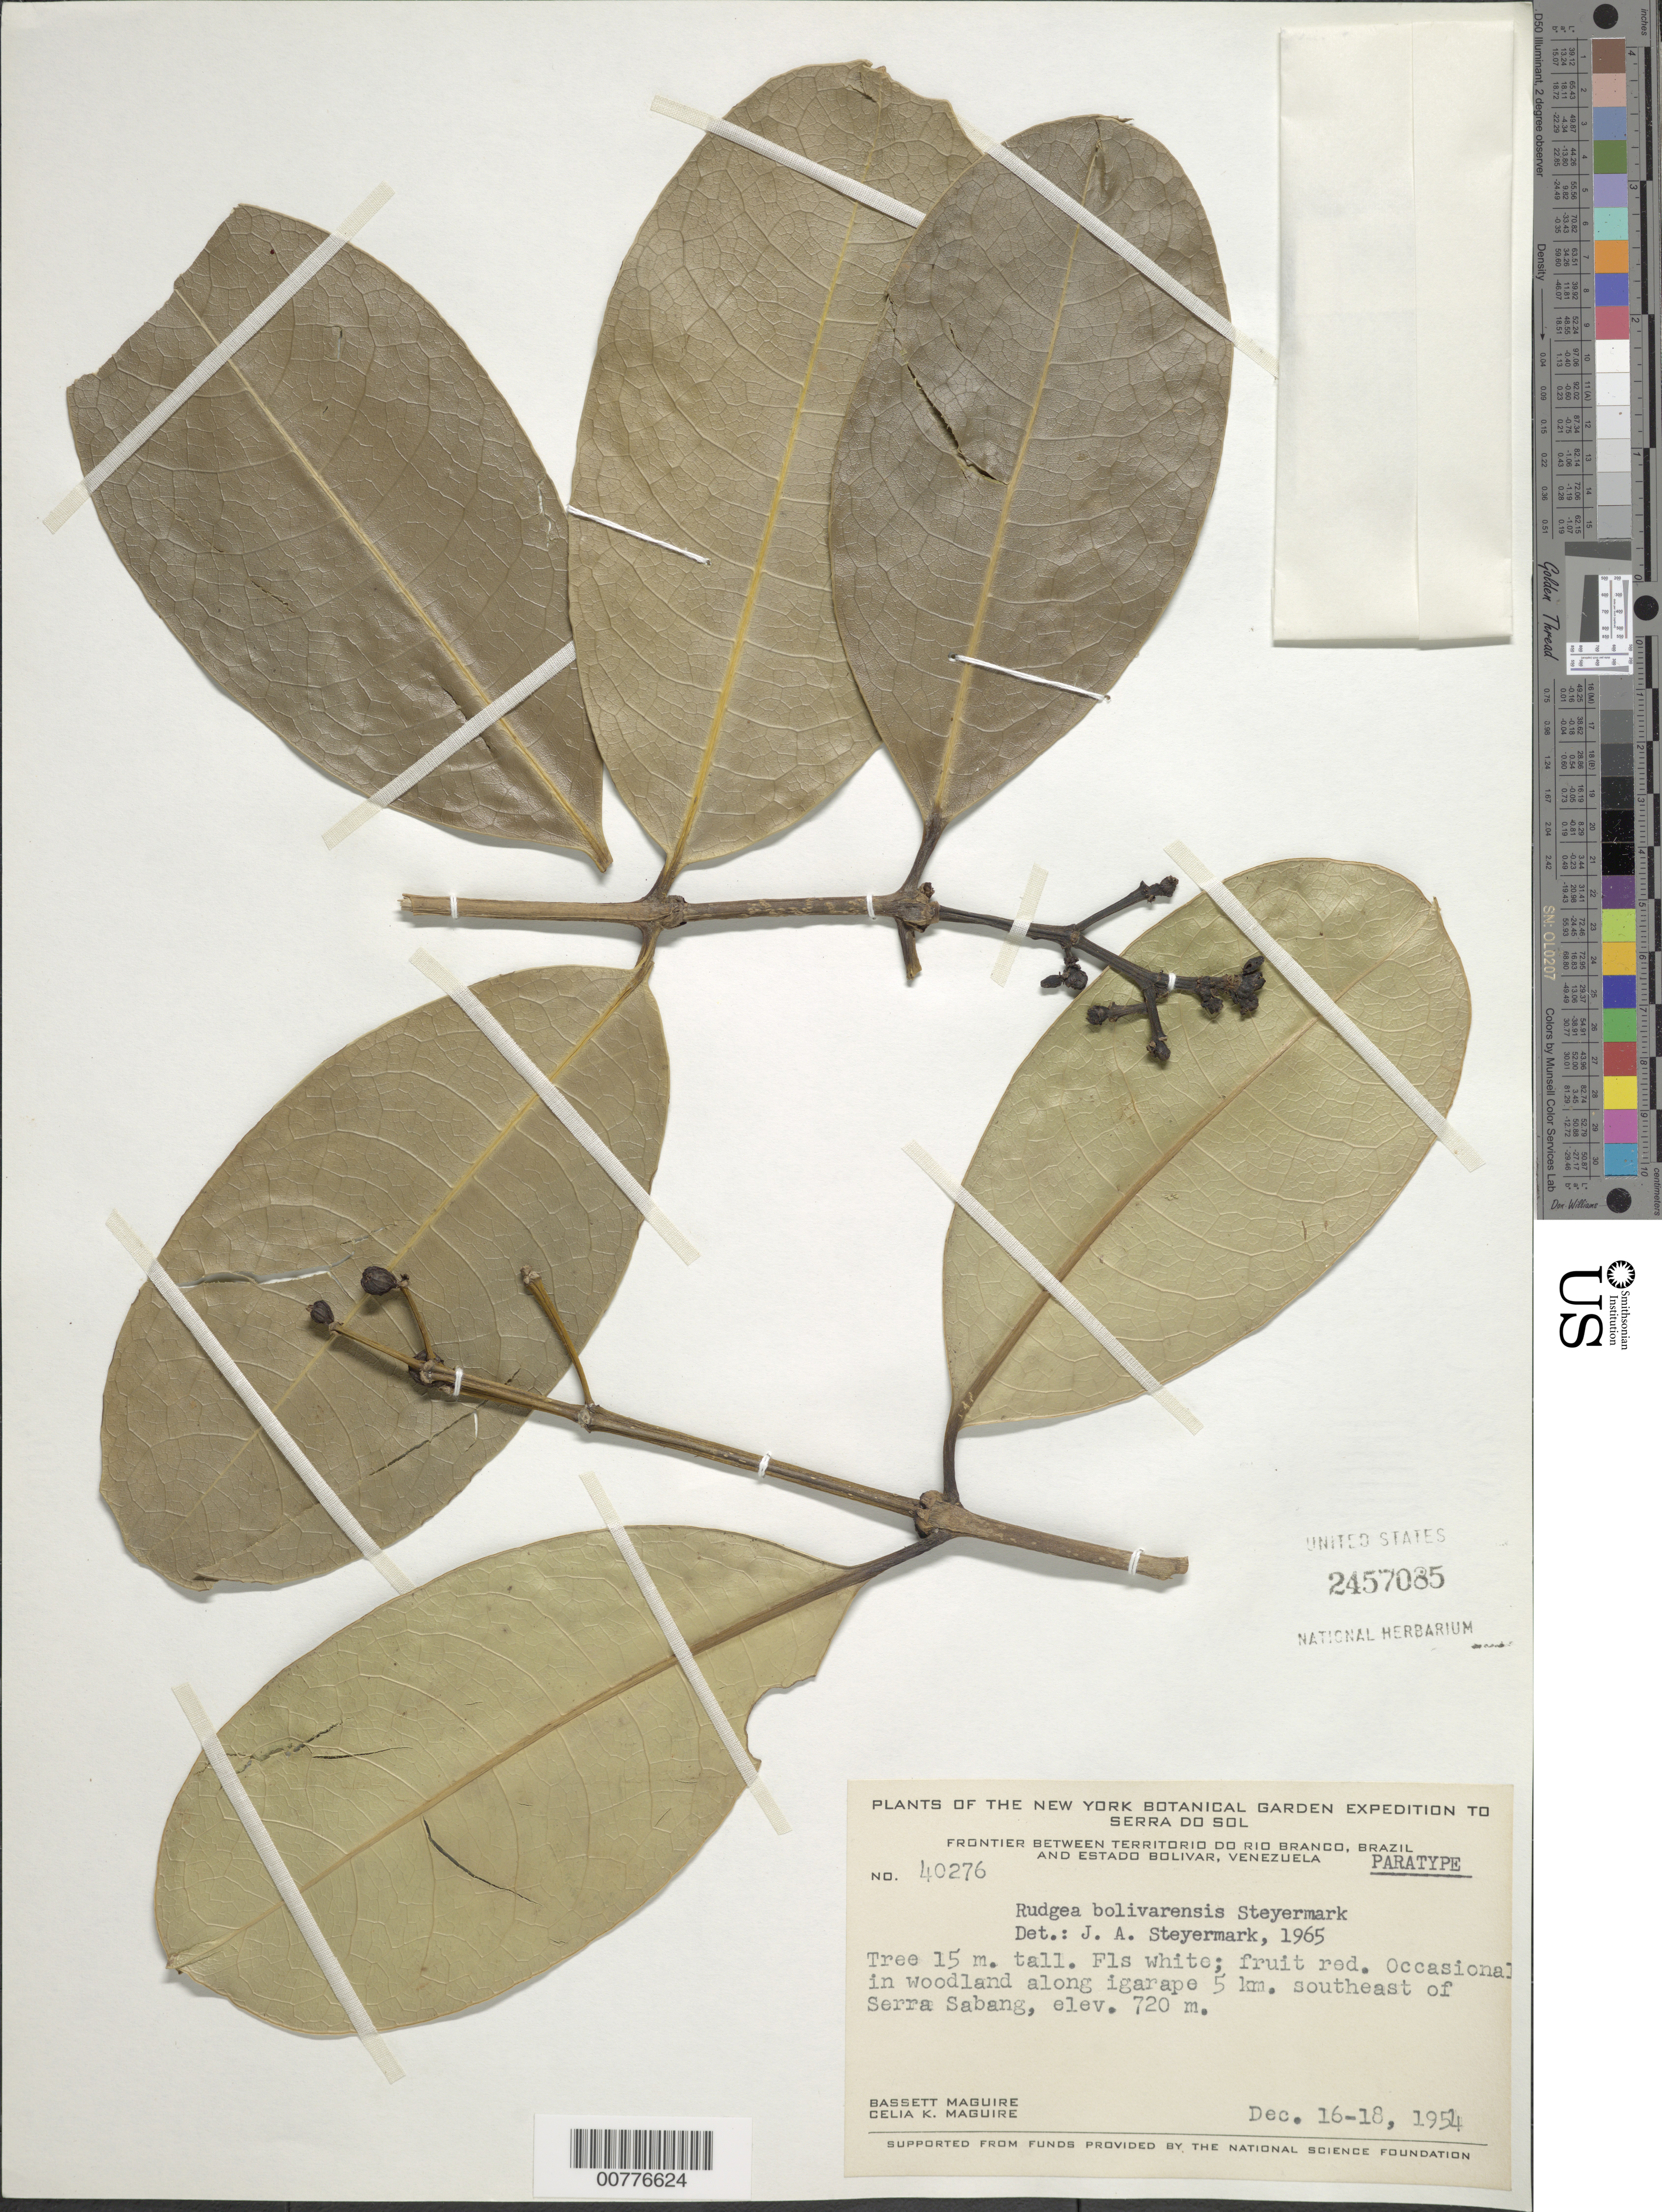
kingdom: Plantae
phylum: Tracheophyta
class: Magnoliopsida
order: Gentianales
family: Rubiaceae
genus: Rudgea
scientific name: Rudgea bolivarensis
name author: Steyerm.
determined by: Steyermark, Julian A., (VEN)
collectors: B. Maguire & C. K. Maguire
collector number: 40276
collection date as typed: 16-Dec-54 to 18-Dec-54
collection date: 1954-12-16/1954-12-18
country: Venezuela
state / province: Bolívar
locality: Serra Sabang, 5 km SE of; frontier between territorío do Río Branco, Brazil and estado Bolívar, Venezuela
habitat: Woodland along igarape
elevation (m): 720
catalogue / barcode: US 2457085